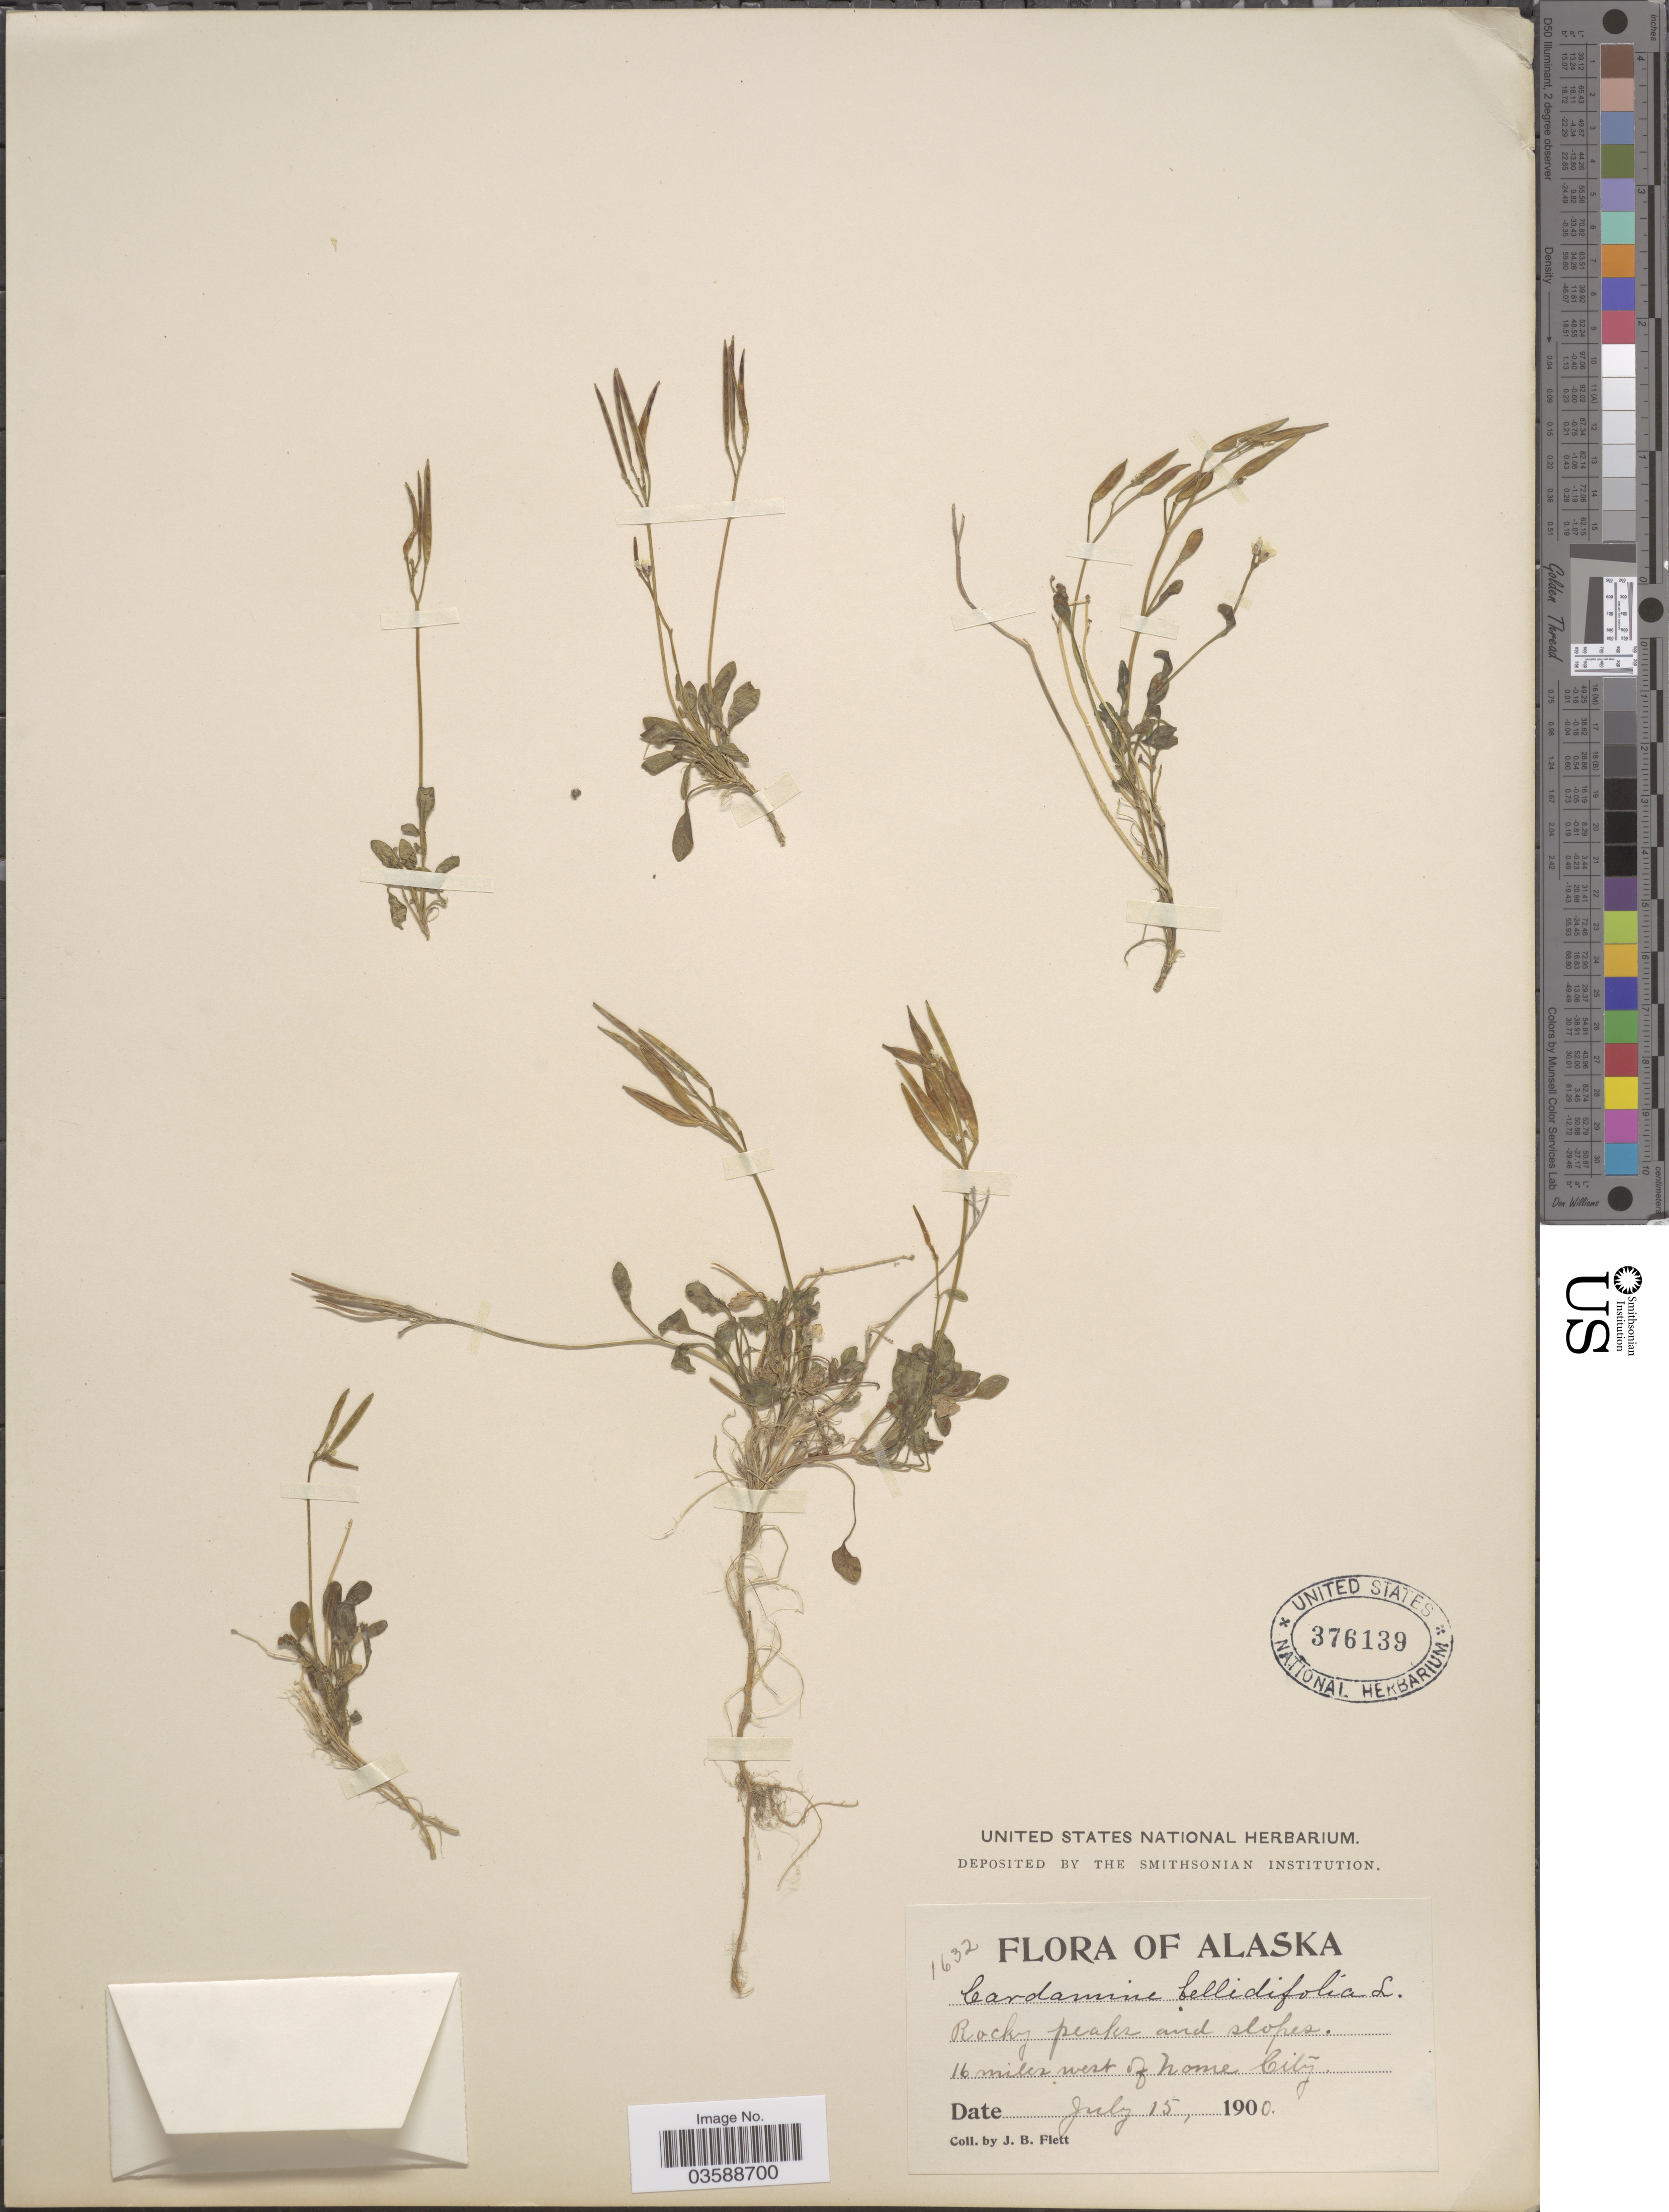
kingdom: Plantae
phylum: Tracheophyta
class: Magnoliopsida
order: Brassicales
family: Brassicaceae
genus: Cardamine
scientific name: Cardamine bellidifolia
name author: L.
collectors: J. Flett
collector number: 1632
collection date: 1900-07-15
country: United States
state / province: Alaska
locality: Rocky peaks and slopes. 16 miles west of Nome City.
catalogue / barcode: US 376139